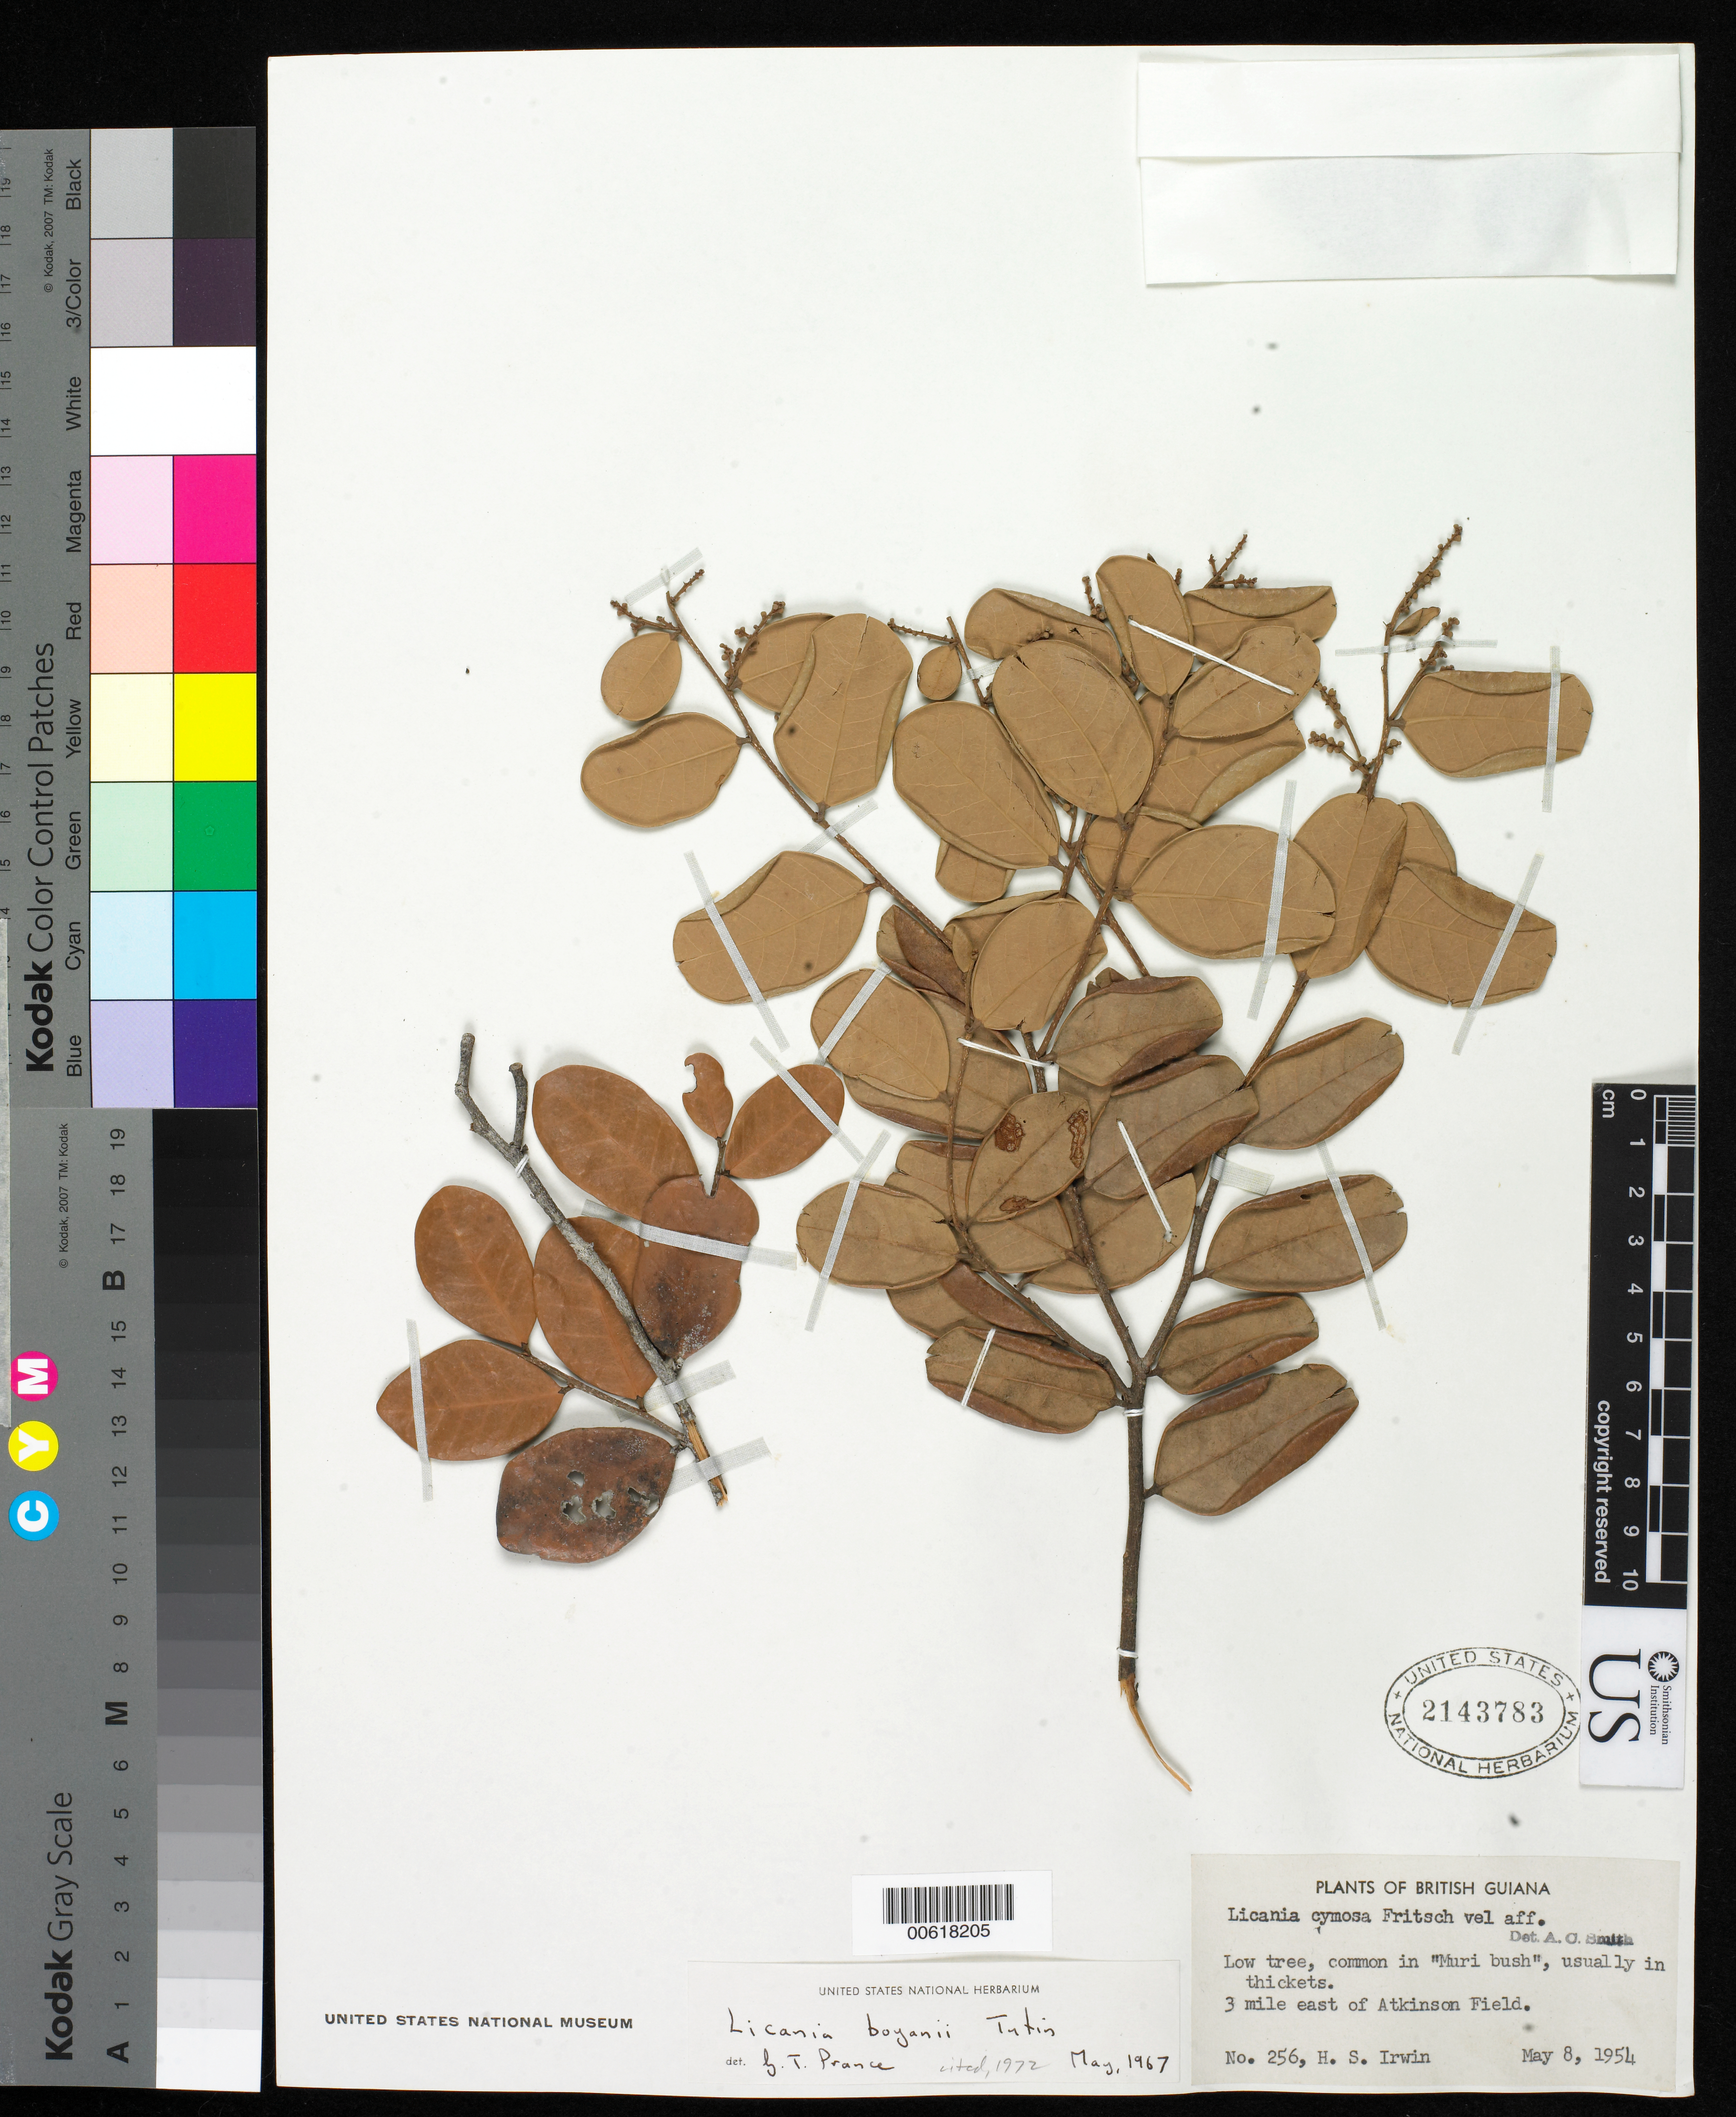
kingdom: Plantae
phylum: Tracheophyta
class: Magnoliopsida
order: Malpighiales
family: Chrysobalanaceae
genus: Licania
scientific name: Licania boyanii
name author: Tutin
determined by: Prance, G. T.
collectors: H. Irwin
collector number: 256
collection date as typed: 8-May-54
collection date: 1954-05-08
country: Guyana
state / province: Demerara-Mahaica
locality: Atkinson Field, 3 mi. E of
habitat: common in "Muri bush", ususally in thickets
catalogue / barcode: US 2143783